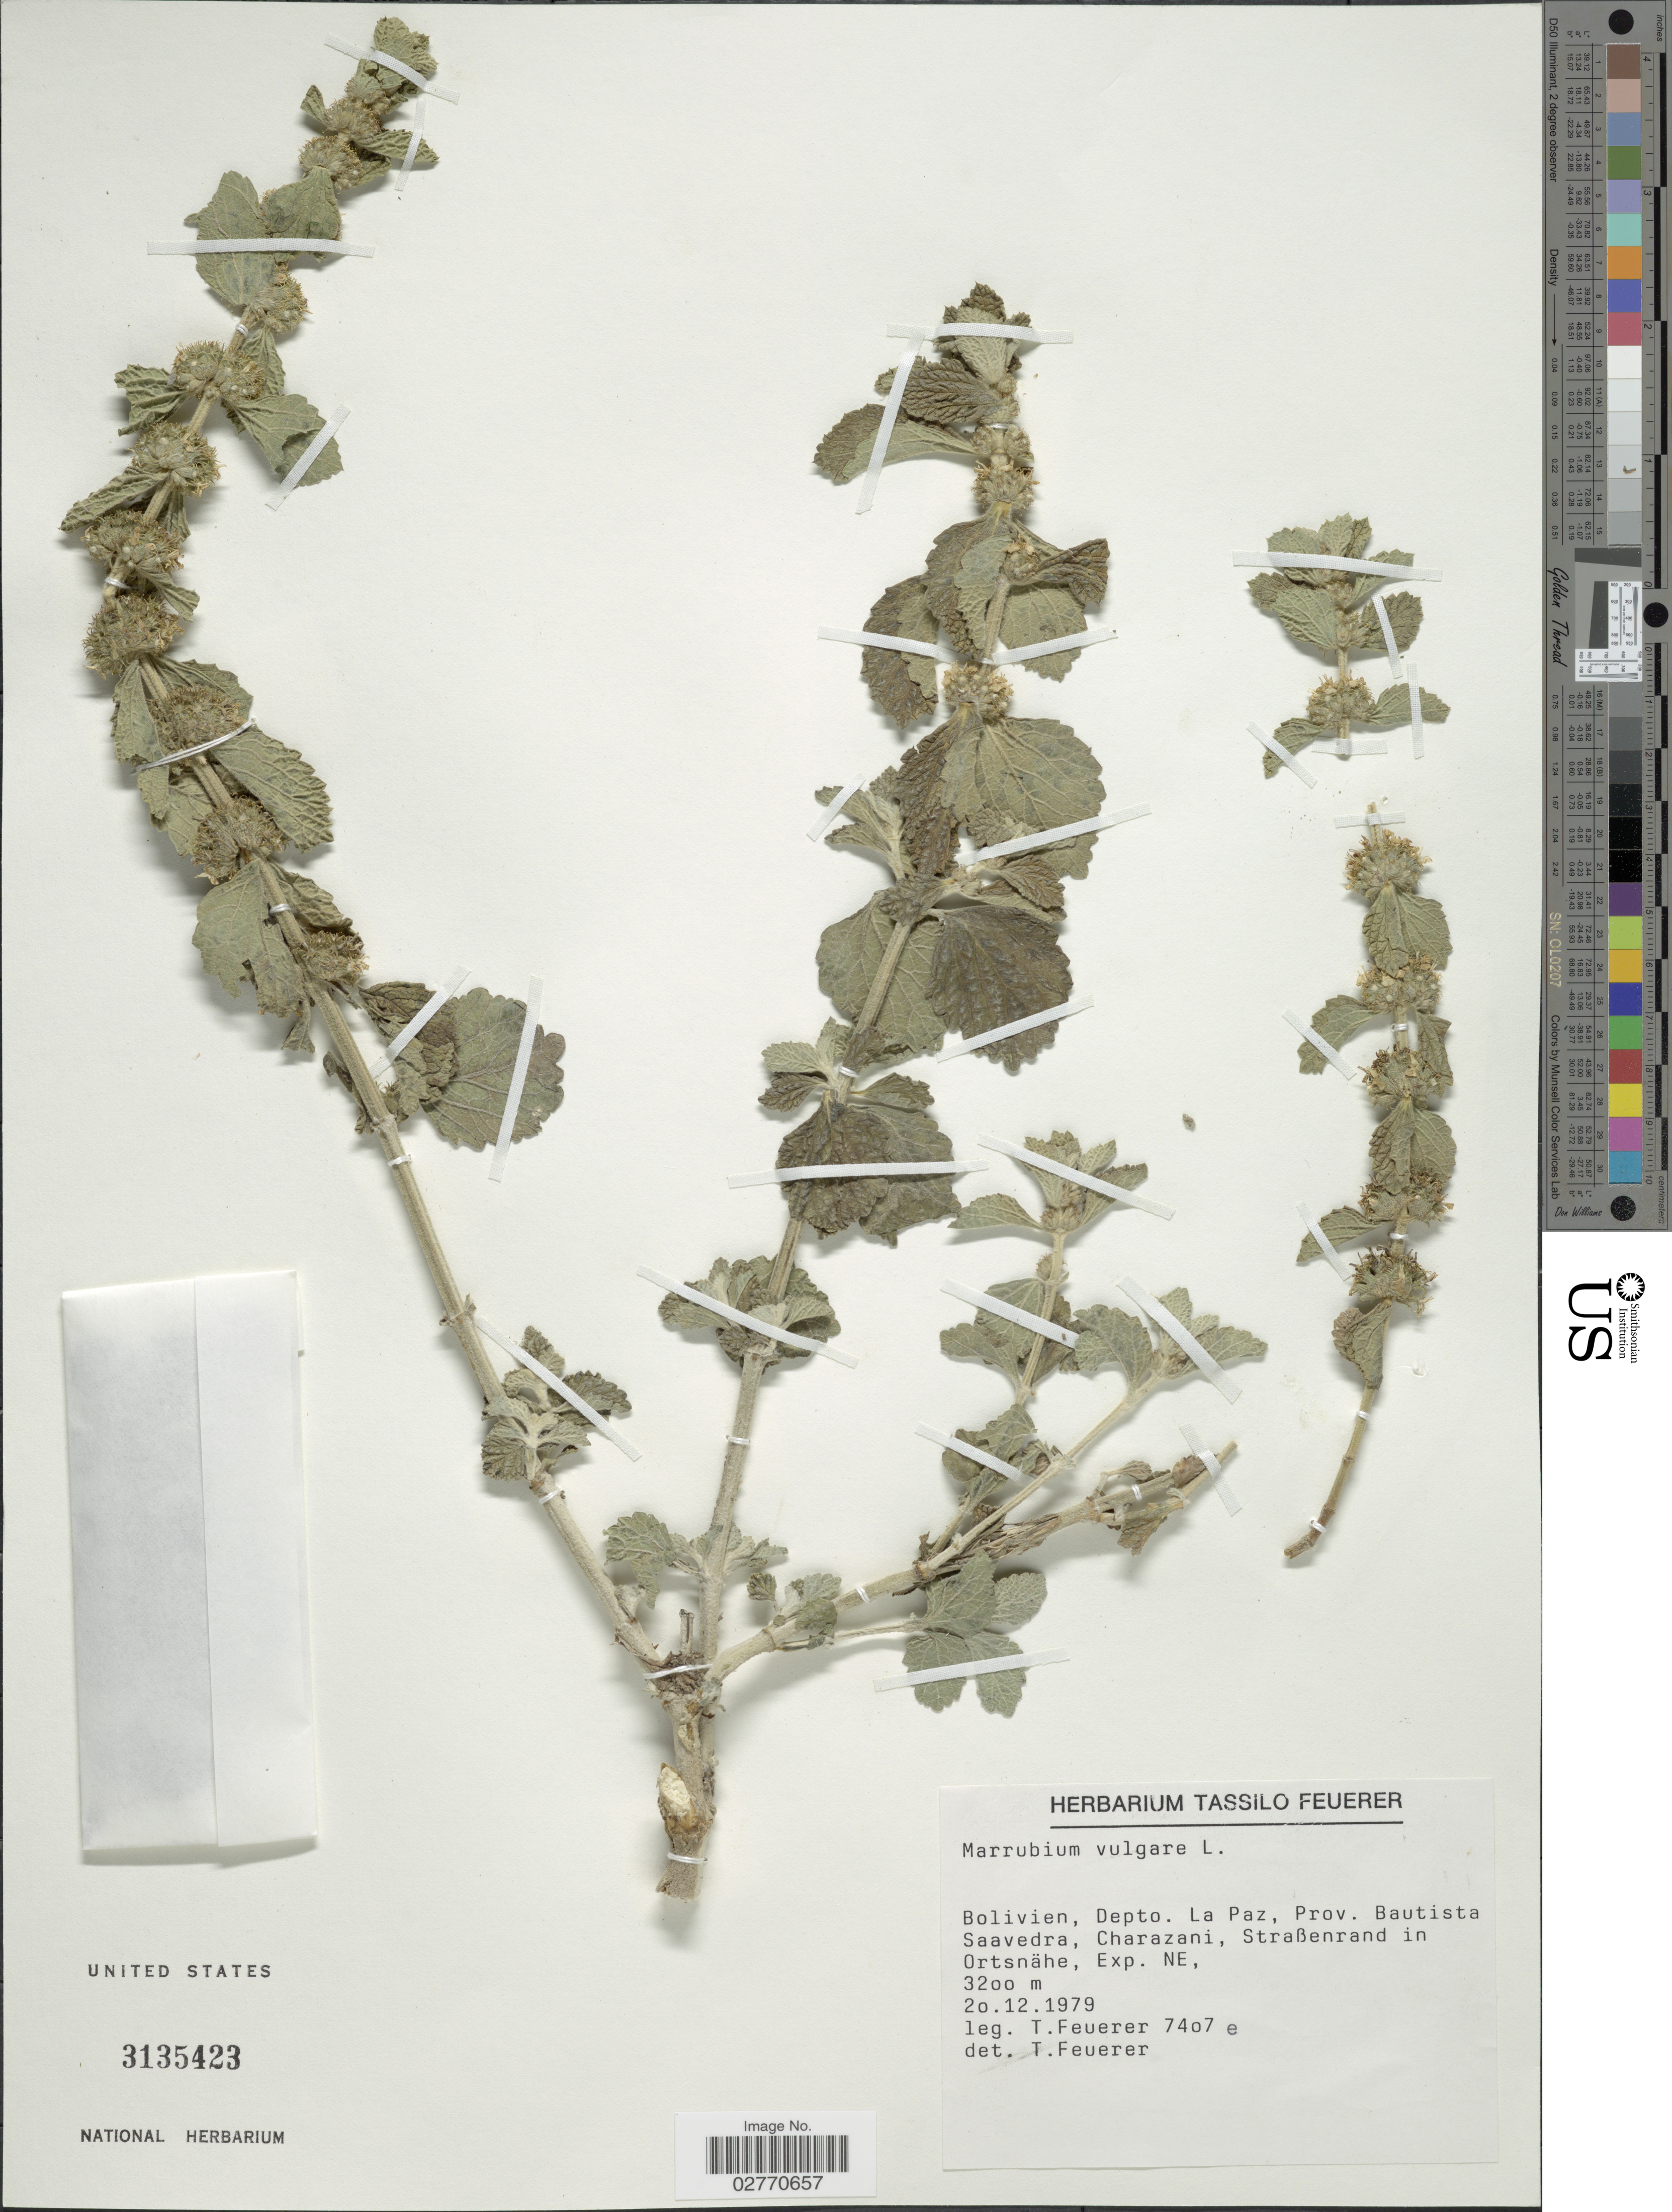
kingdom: Plantae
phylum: Tracheophyta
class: Magnoliopsida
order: Lamiales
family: Lamiaceae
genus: Marrubium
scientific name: Marrubium vulgare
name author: L.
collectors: T. Feuerer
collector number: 7407e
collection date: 1979-12-20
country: Bolivia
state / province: La Paz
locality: Depto. La Paz, Prov. Bautista Saavedra, Charazani, Straßenrand in Ortsnähe, Exp. NE.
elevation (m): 3200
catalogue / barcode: US 3135423